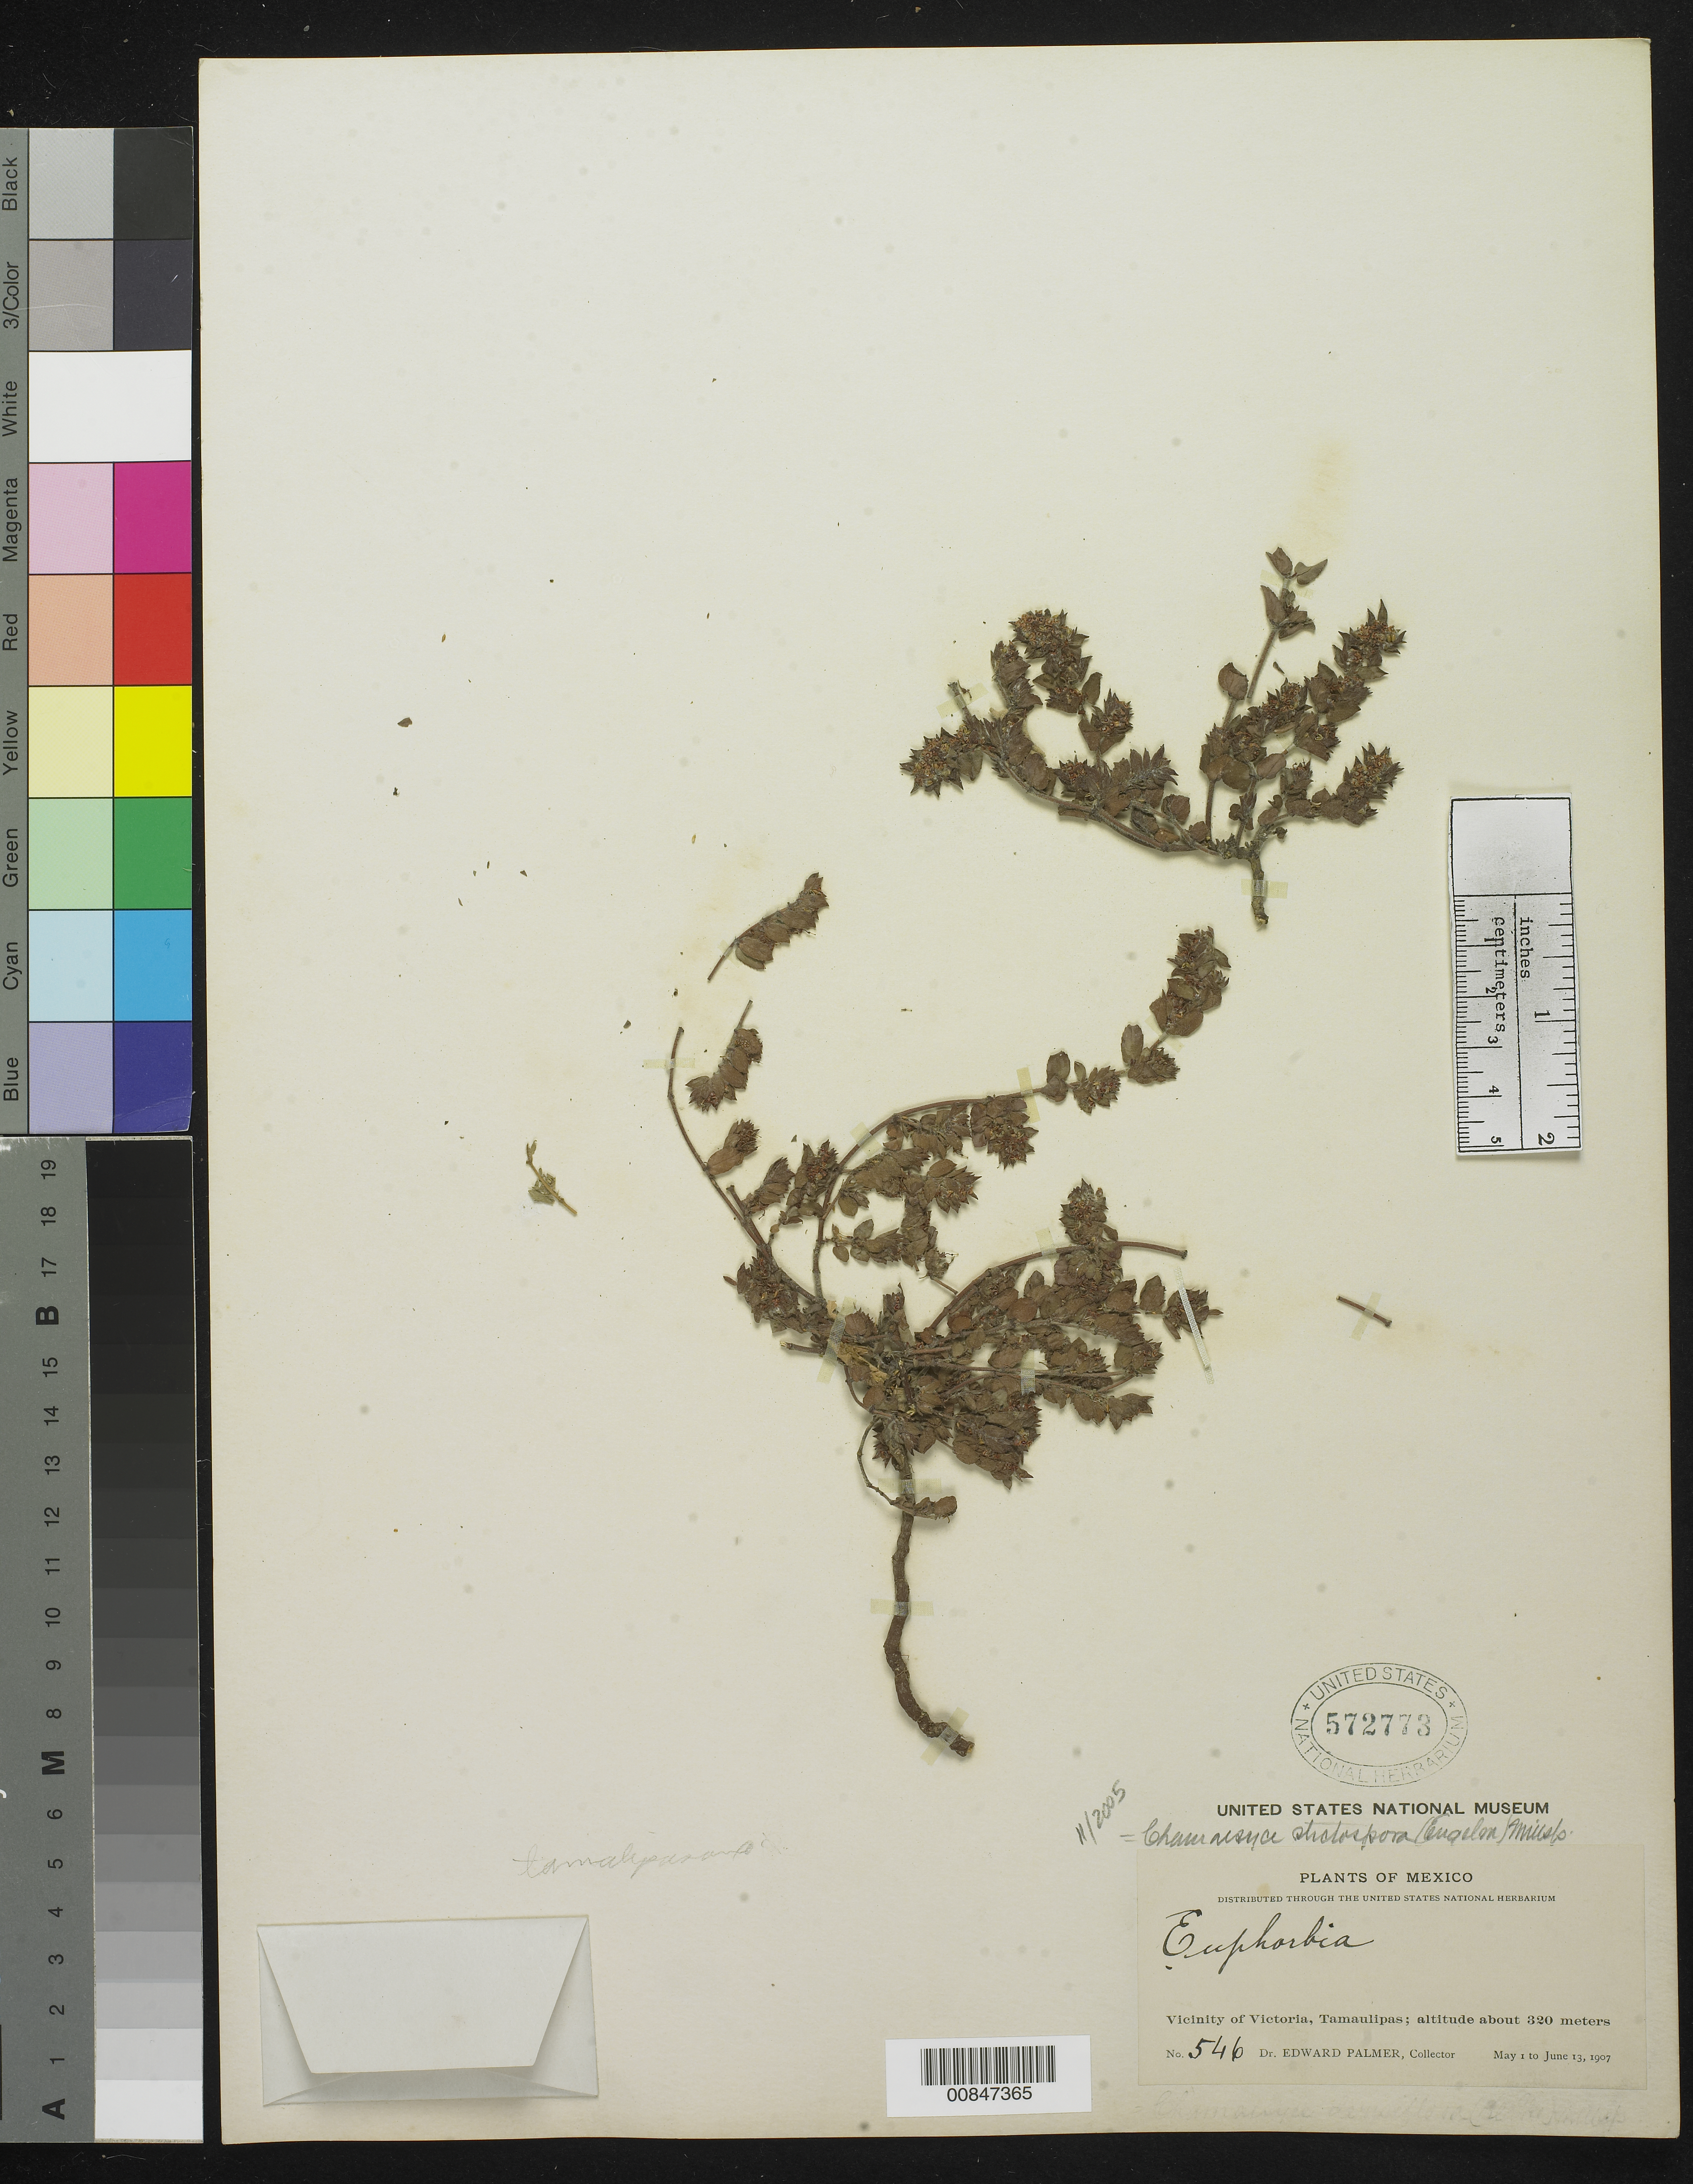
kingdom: Plantae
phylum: Tracheophyta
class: Magnoliopsida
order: Malpighiales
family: Euphorbiaceae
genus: Euphorbia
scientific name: Euphorbia stictospora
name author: Engelm.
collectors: E. Palmer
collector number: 546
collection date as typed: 01 May 1907 to 13 Jun 1907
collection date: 1907-05-01/1907-06-13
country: Mexico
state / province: Tamaulipas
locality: Vicinity of Victoria.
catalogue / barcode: US 572773